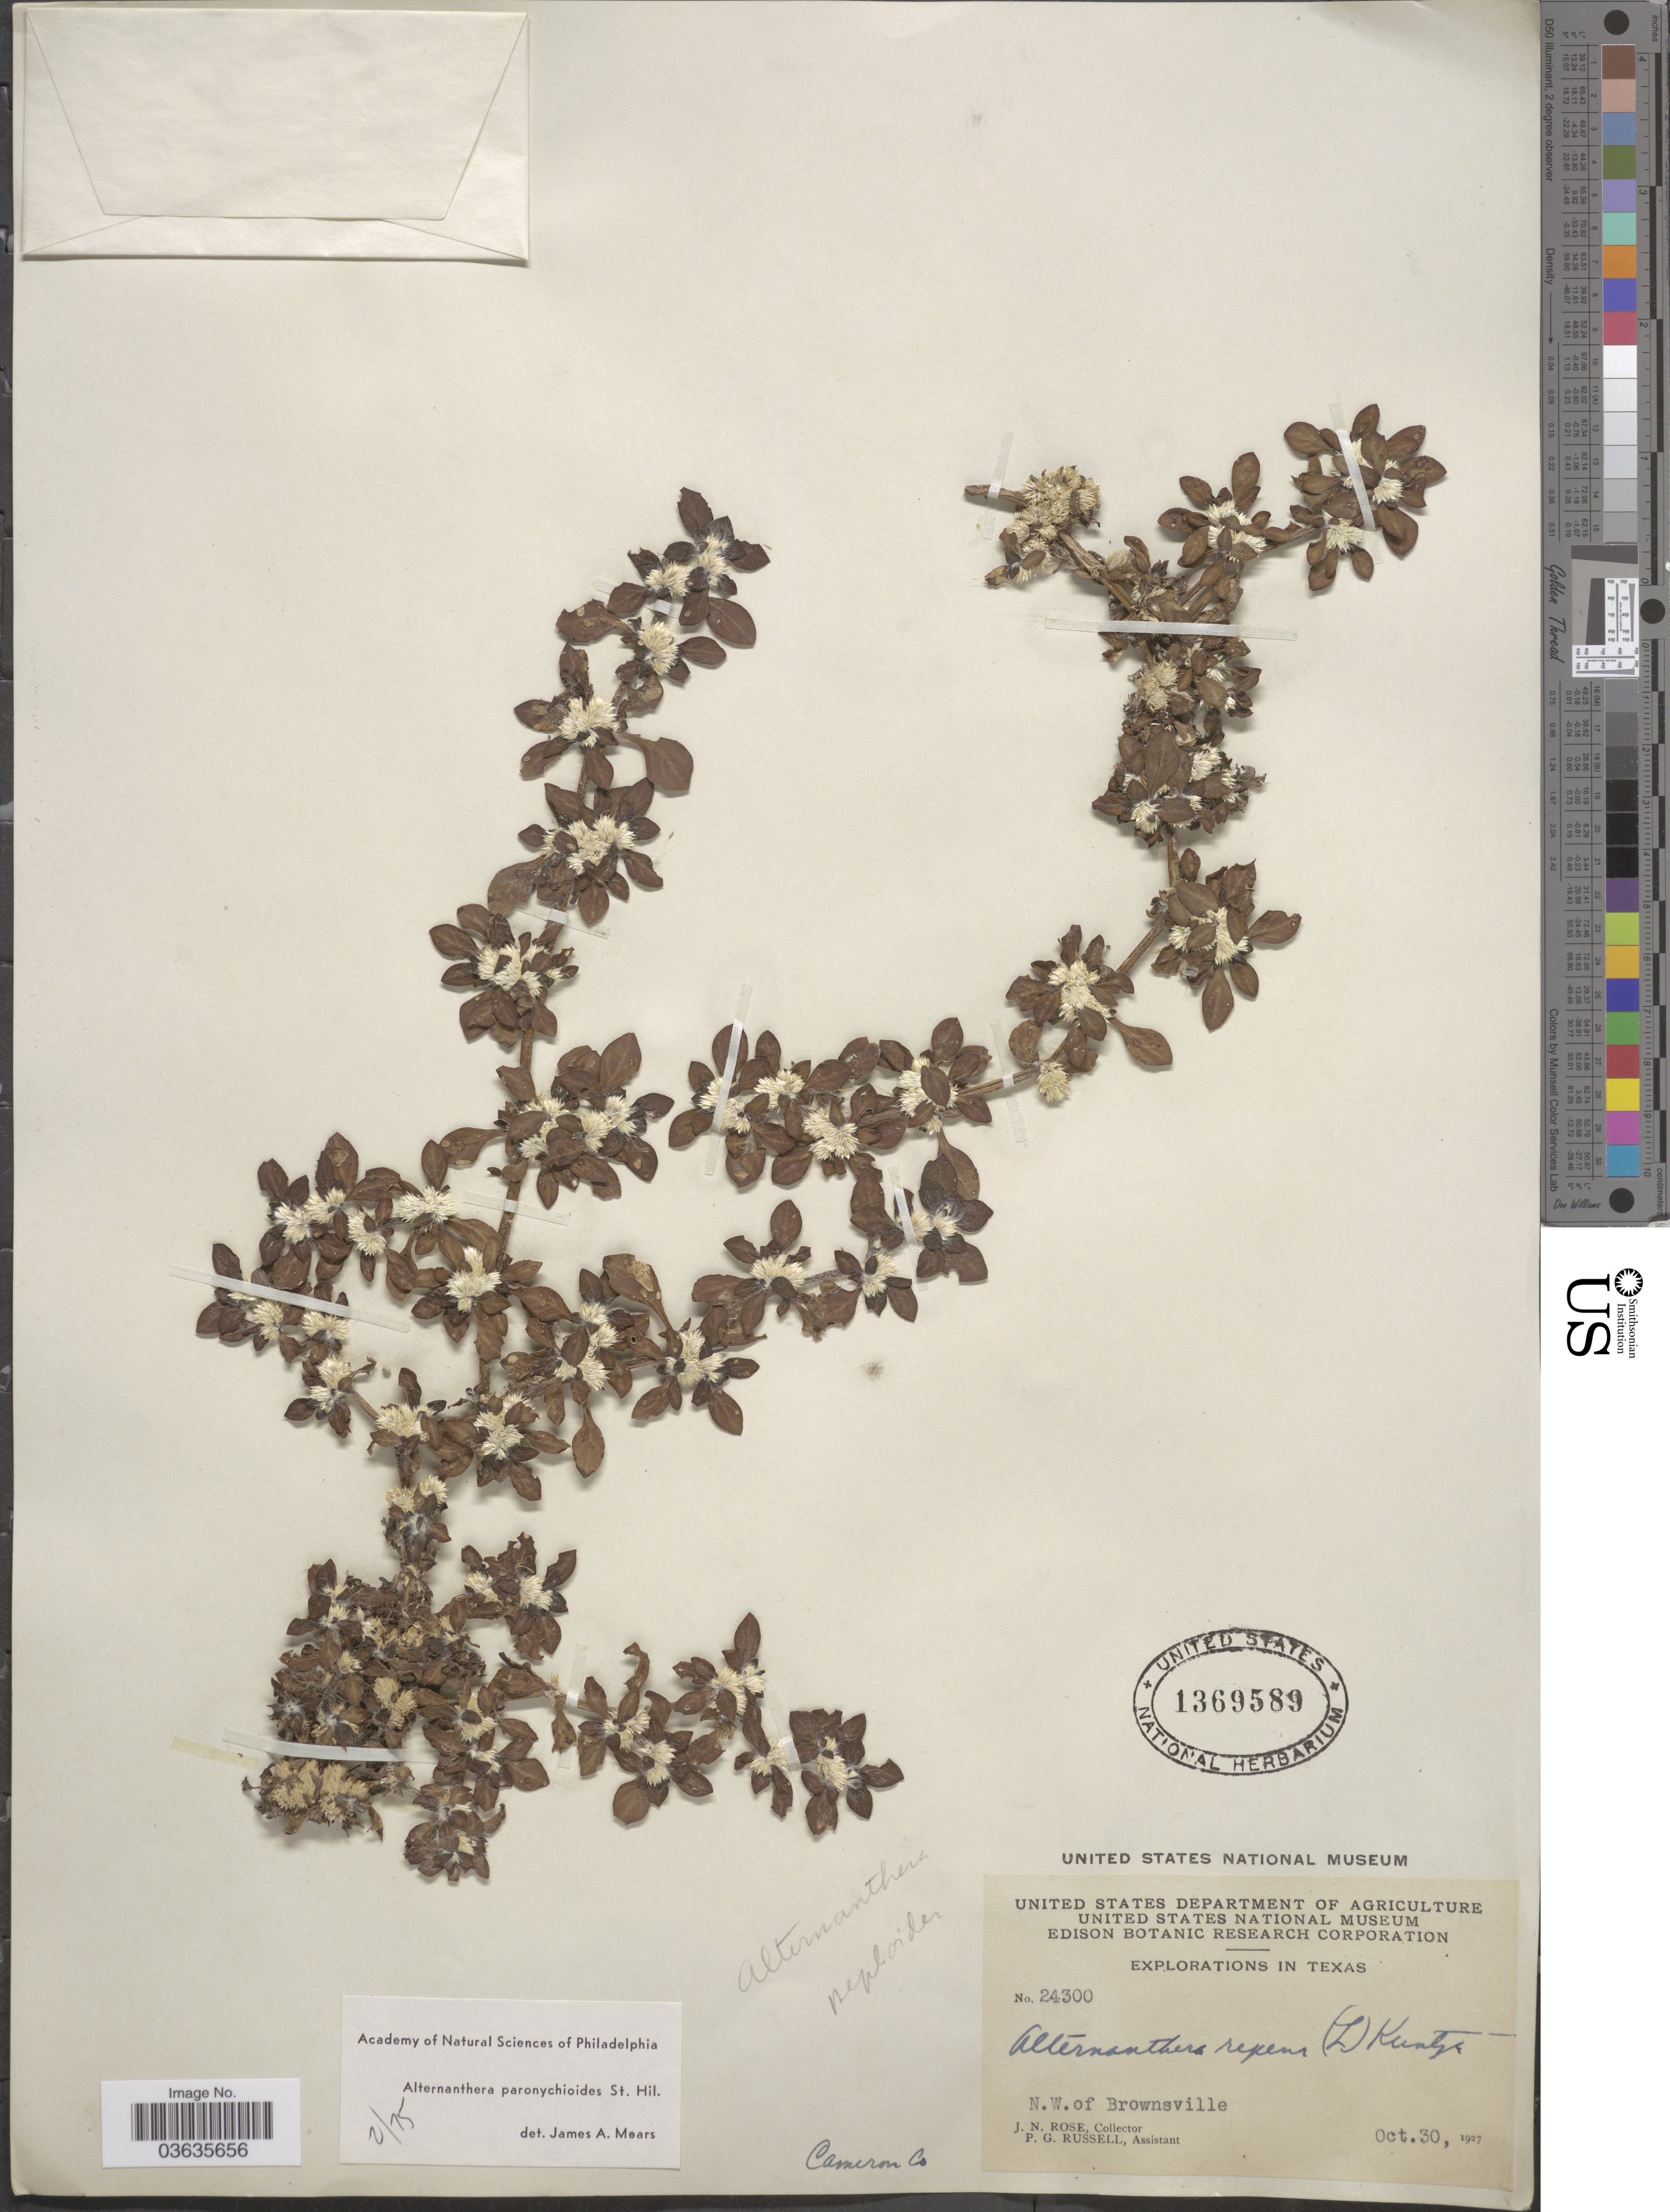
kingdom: Plantae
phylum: Tracheophyta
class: Magnoliopsida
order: Caryophyllales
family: Amaranthaceae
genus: Alternanthera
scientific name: Alternanthera paronychioides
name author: A. St.-Hil.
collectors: J. N. Rose & P. G. Russell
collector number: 24300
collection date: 1927-10-30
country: United States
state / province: Texas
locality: N.W. of Brownsville. Cameron Co.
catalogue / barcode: US 1369589